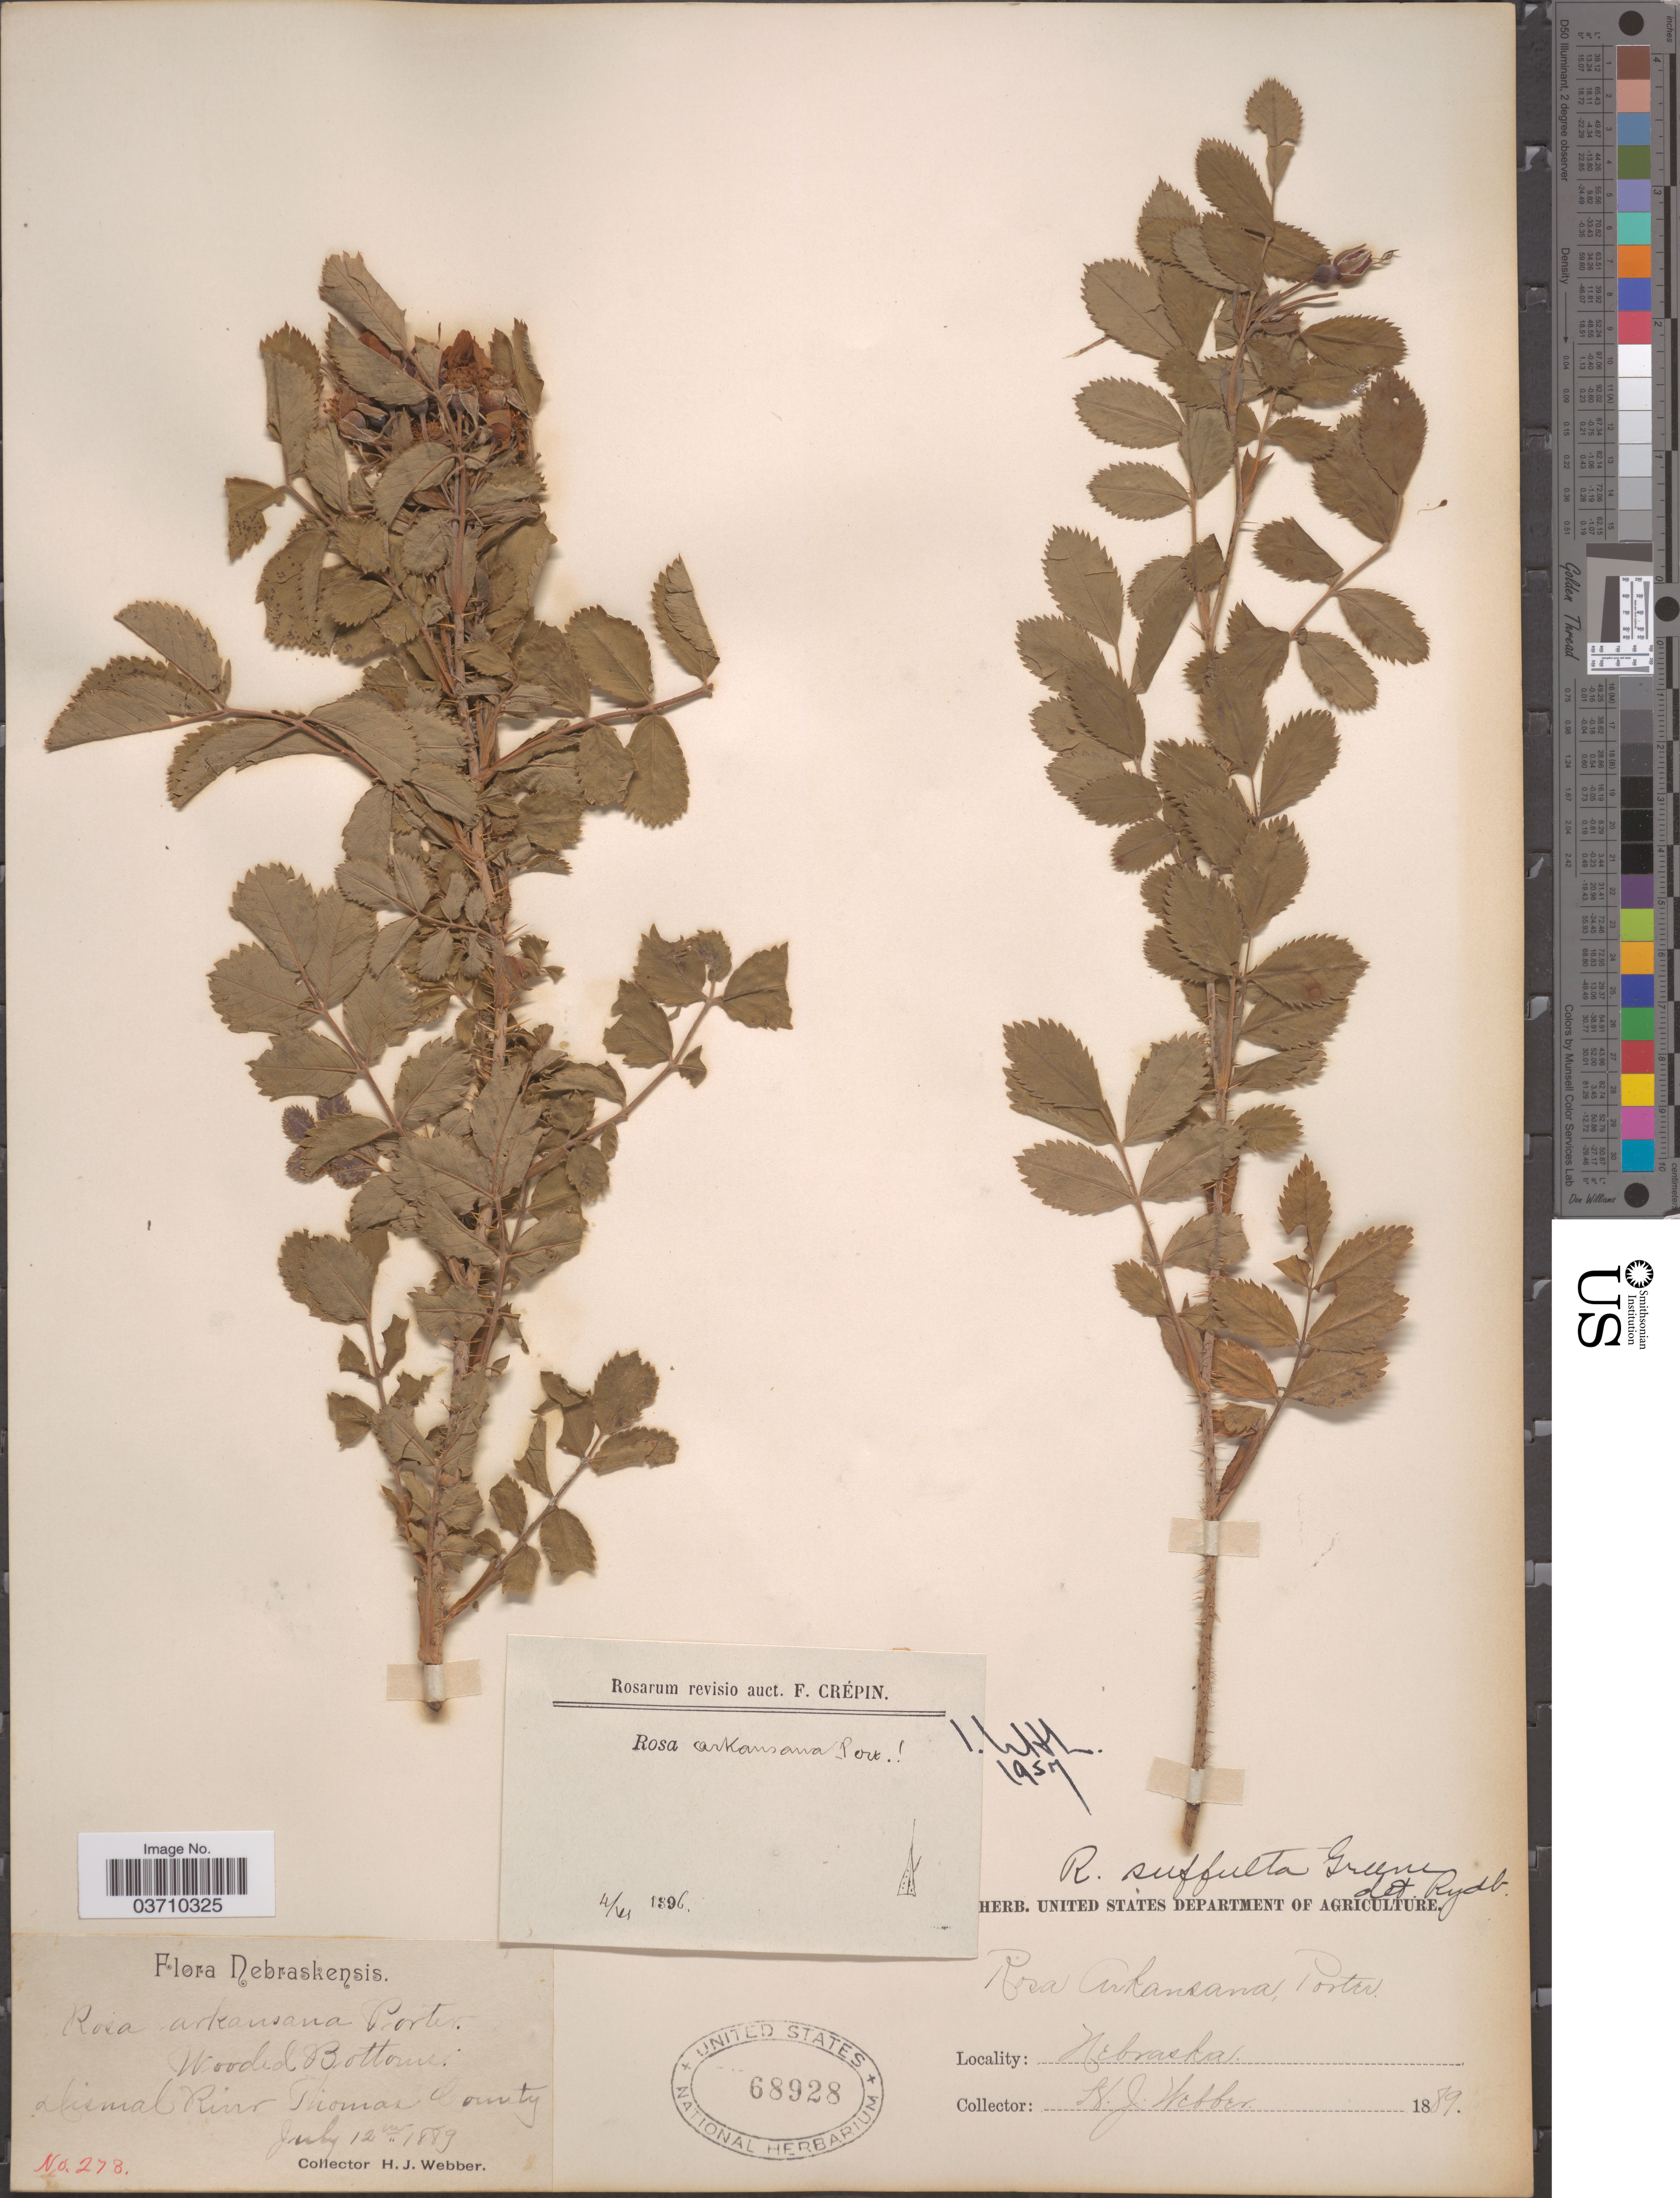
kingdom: Plantae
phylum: Tracheophyta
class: Magnoliopsida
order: Rosales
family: Rosaceae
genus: Rosa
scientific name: Rosa arkansana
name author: Porter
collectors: H. Webber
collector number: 273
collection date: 1889-07-12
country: United States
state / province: Nebraska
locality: Dismal River. Thomas County.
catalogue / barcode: US 68928